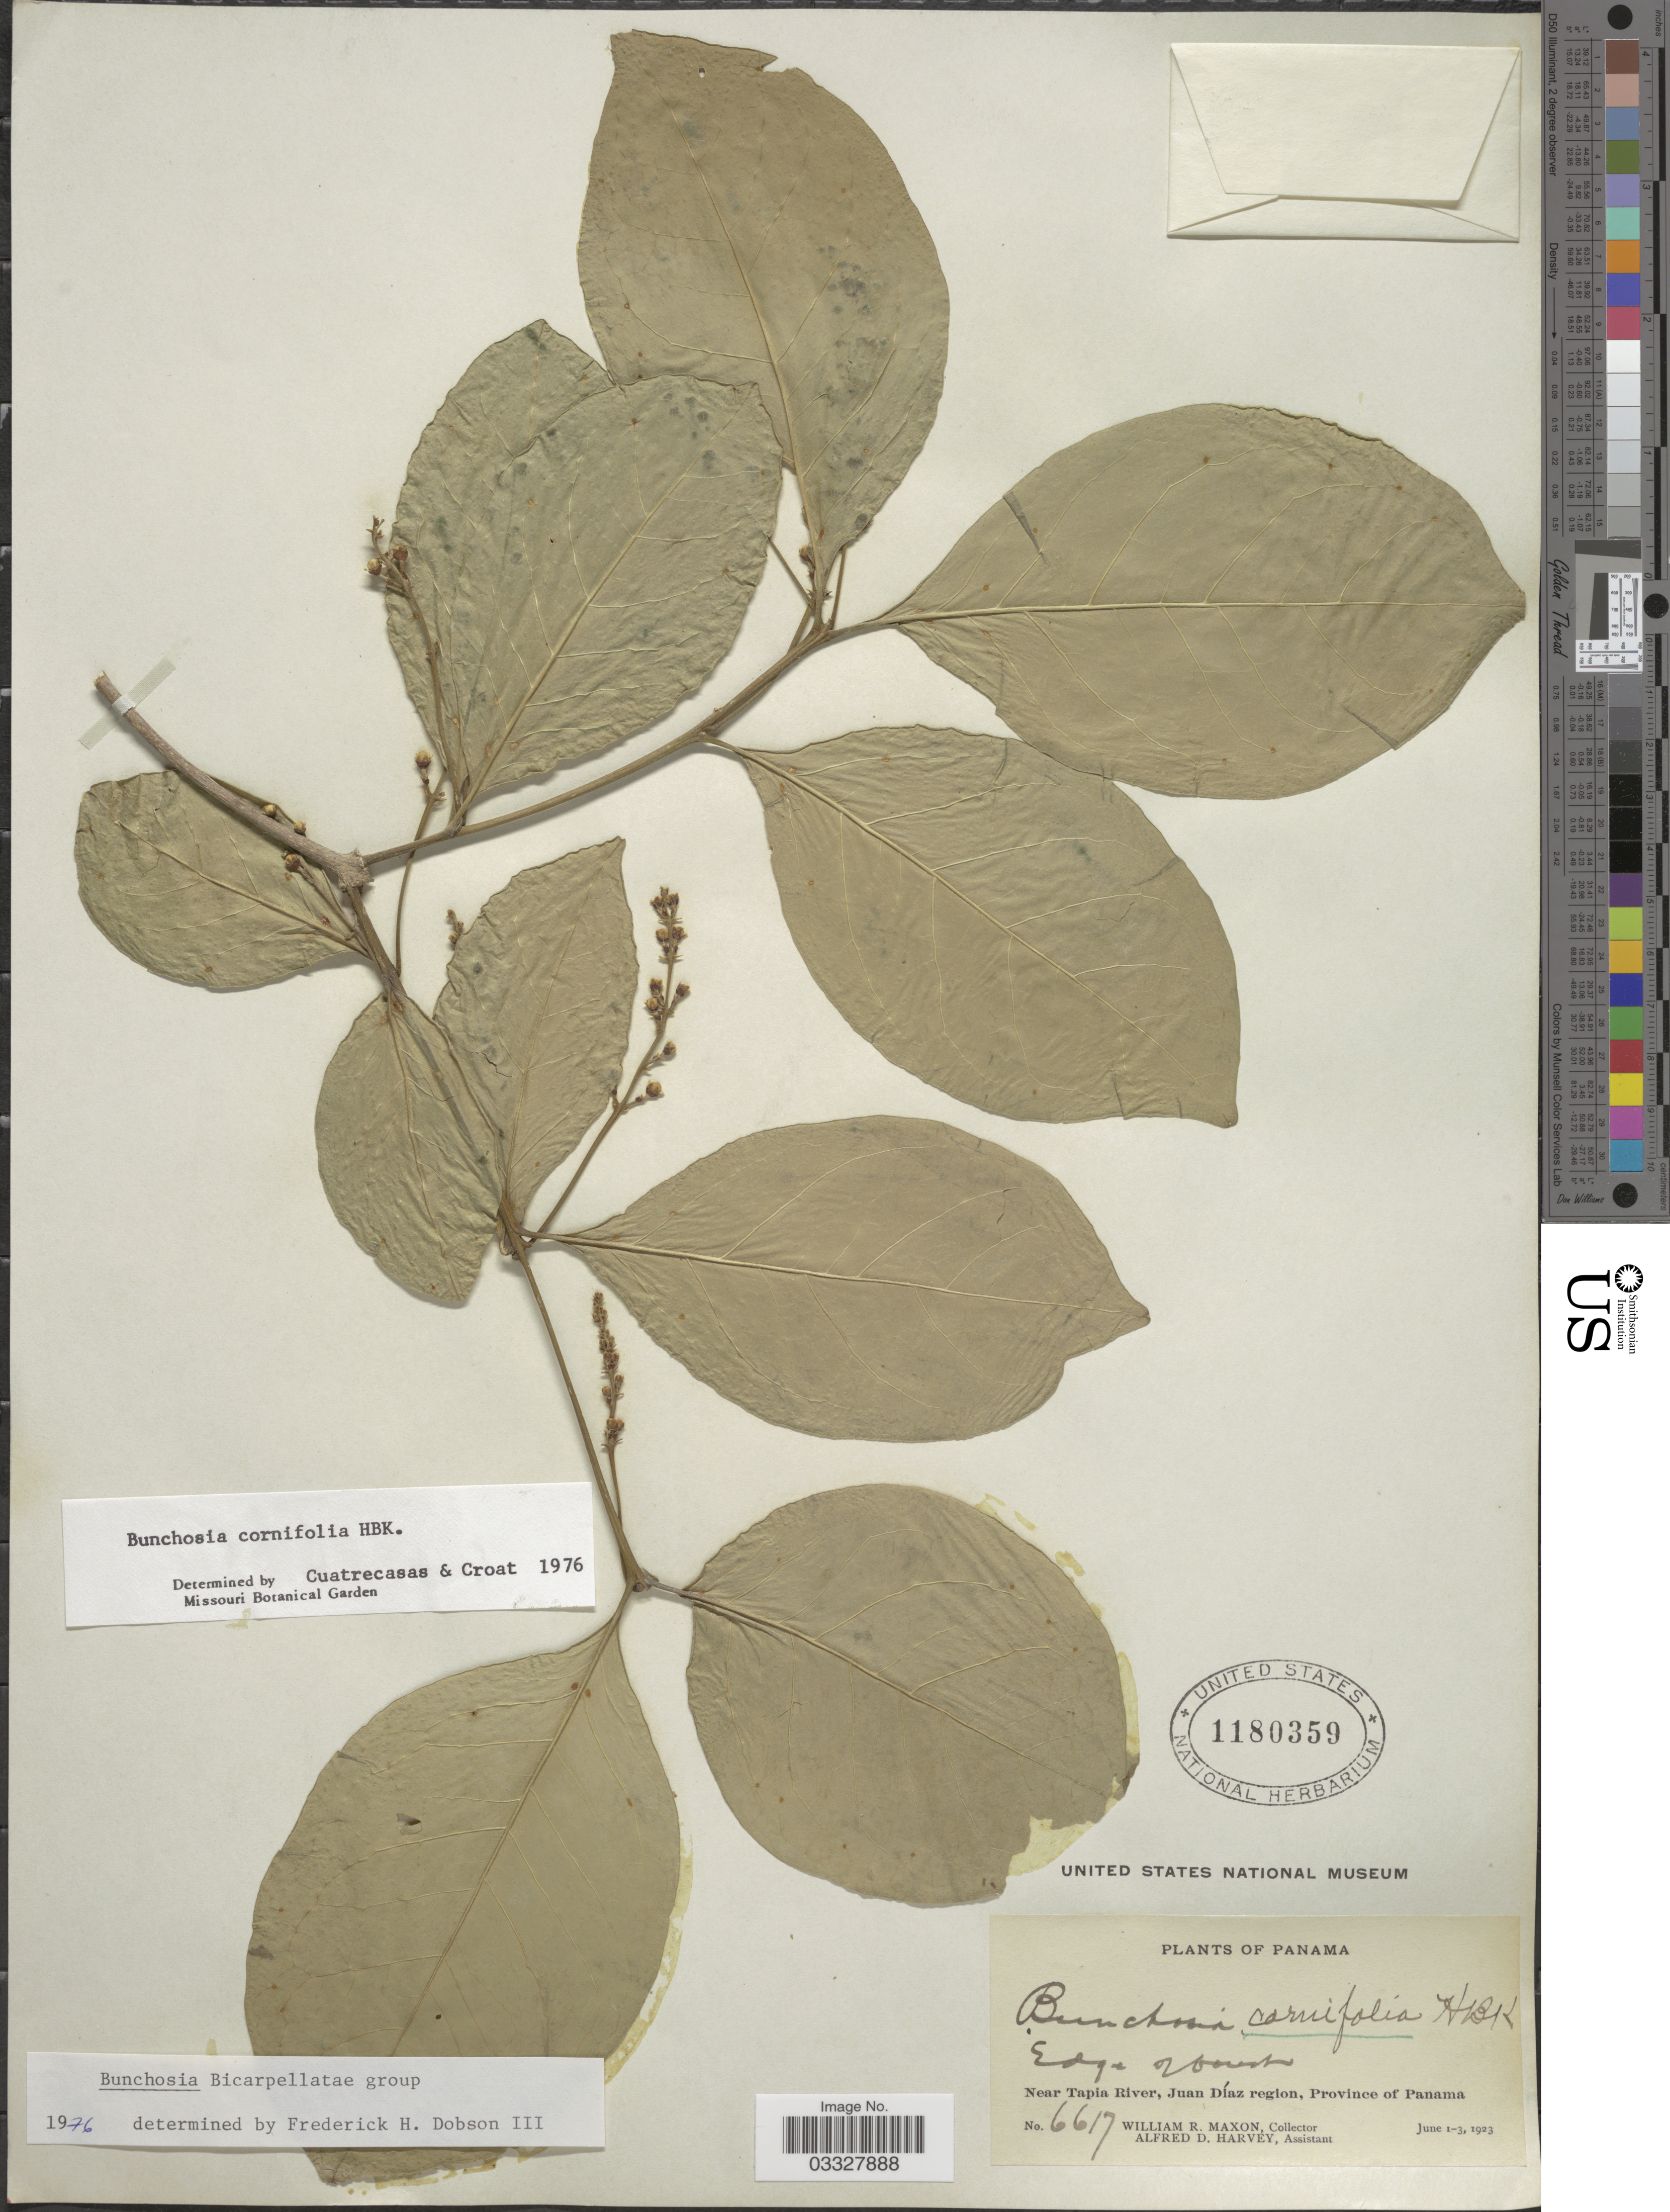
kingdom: Plantae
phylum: Tracheophyta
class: Magnoliopsida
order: Malpighiales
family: Malpighiaceae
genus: Bunchosia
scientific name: Bunchosia cornifolia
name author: Kunth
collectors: W. R. Maxon & A. D. Harvey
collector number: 6617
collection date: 1923-06-01/1923-06-03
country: Panama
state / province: Panamá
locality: Near Tapia River, Juan Díaz region.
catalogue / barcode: US 1180359